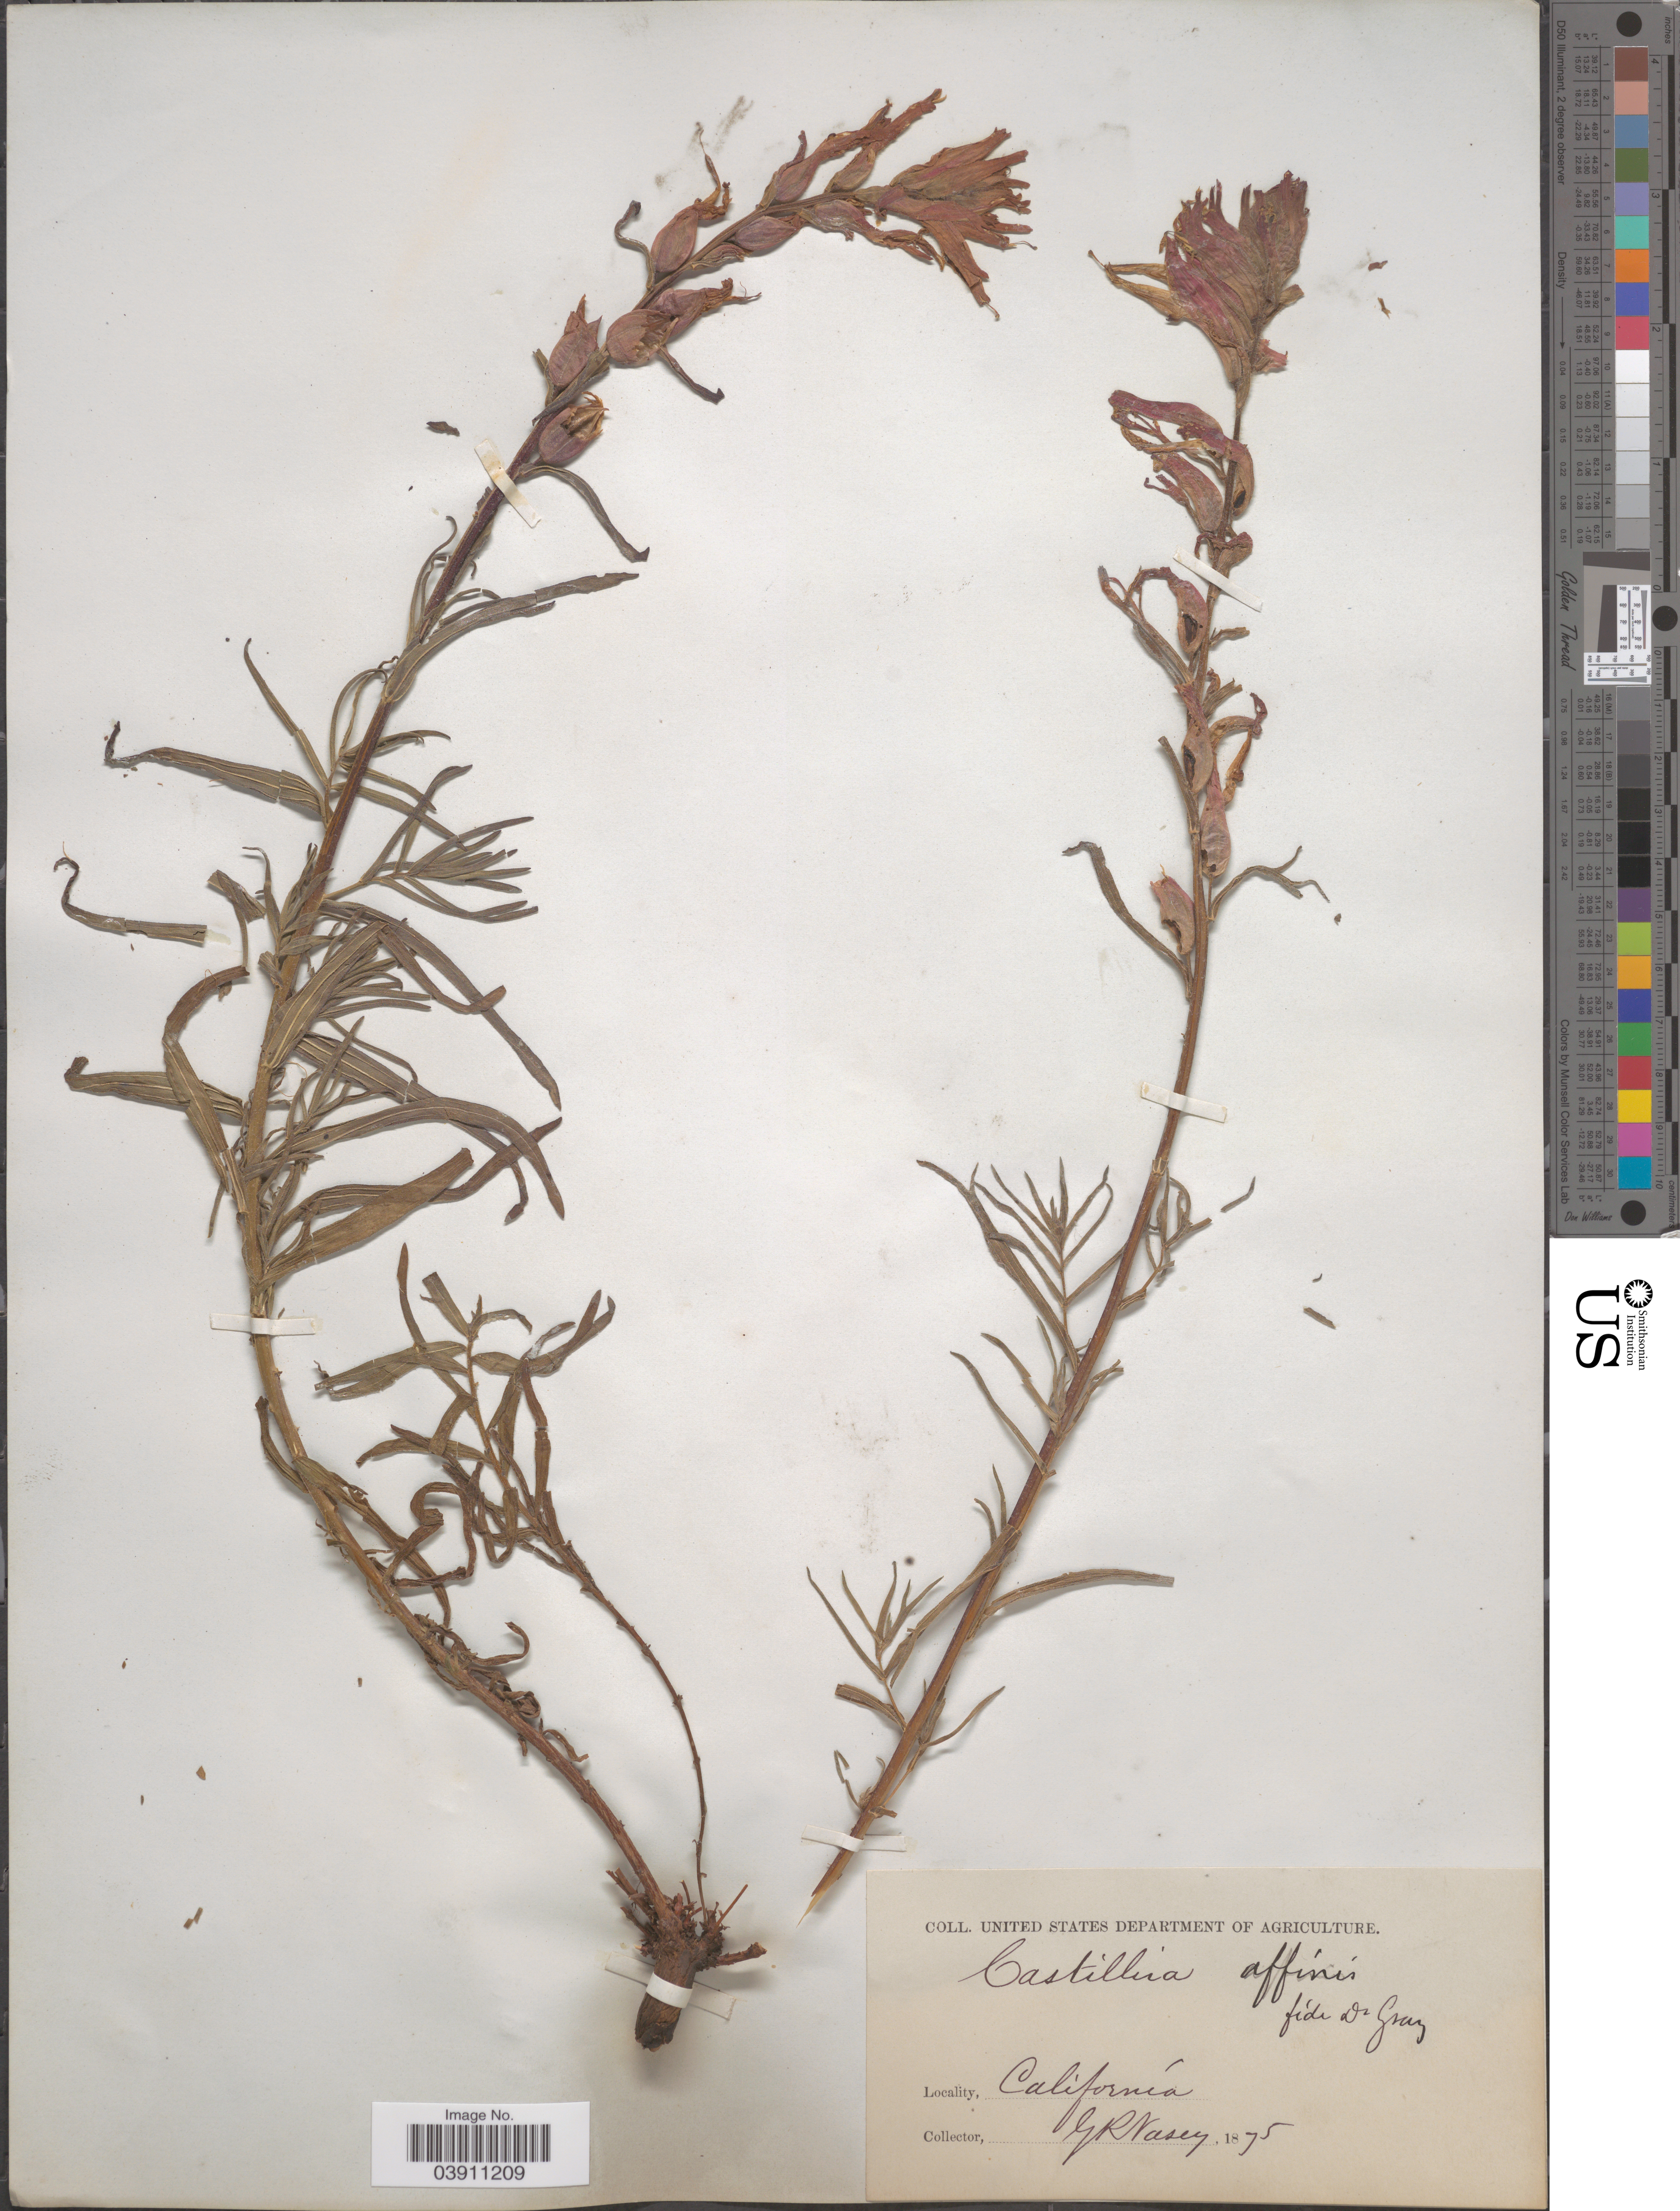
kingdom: Plantae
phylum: Tracheophyta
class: Magnoliopsida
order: Lamiales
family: Orobanchaceae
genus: Castilleja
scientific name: Castilleja affinis subsp. neglecta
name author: (Zeile) T.I. Chuang & Heckard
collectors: G. R. Vasey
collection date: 1875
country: United States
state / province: California